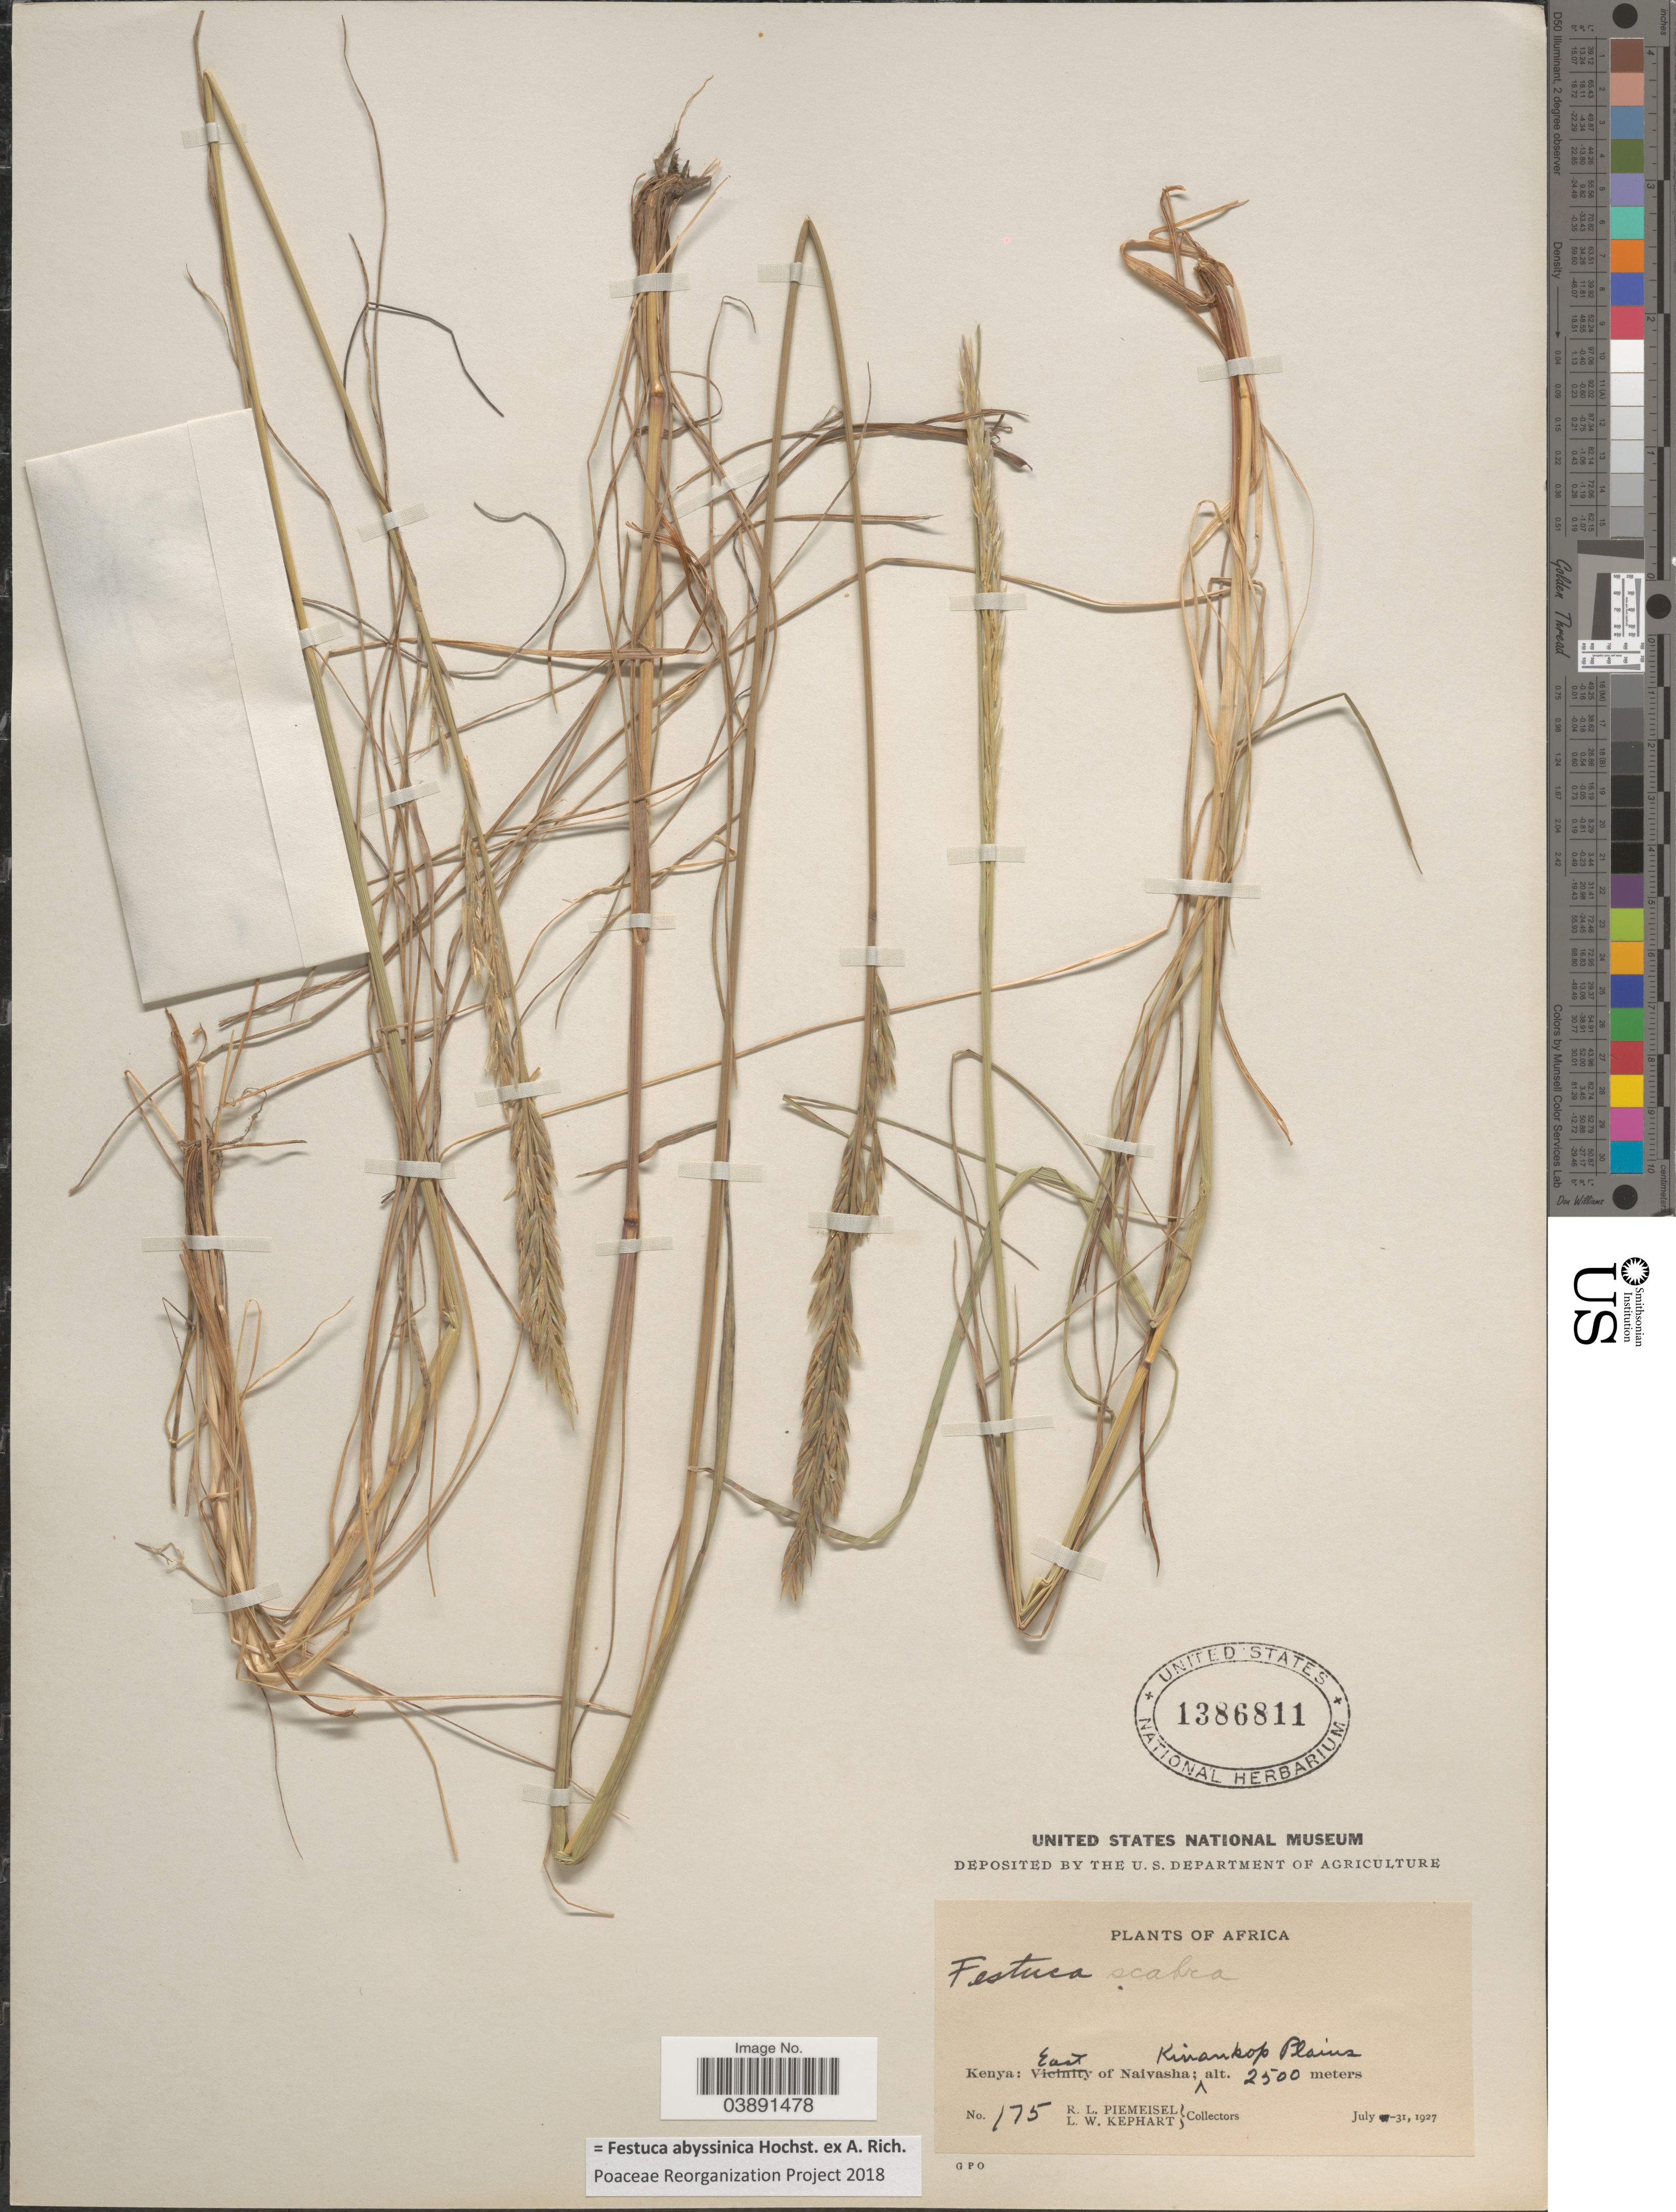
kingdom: Plantae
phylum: Tracheophyta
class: Liliopsida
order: Poales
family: Poaceae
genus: Festuca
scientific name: Festuca abyssinica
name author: Hochst. ex A. Rich.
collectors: R. L. Piemeisel & L. W. Kephart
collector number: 175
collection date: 1927-07-31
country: Kenya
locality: East of Naivasha; Kinankop Plains.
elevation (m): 2500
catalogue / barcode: US 1386811